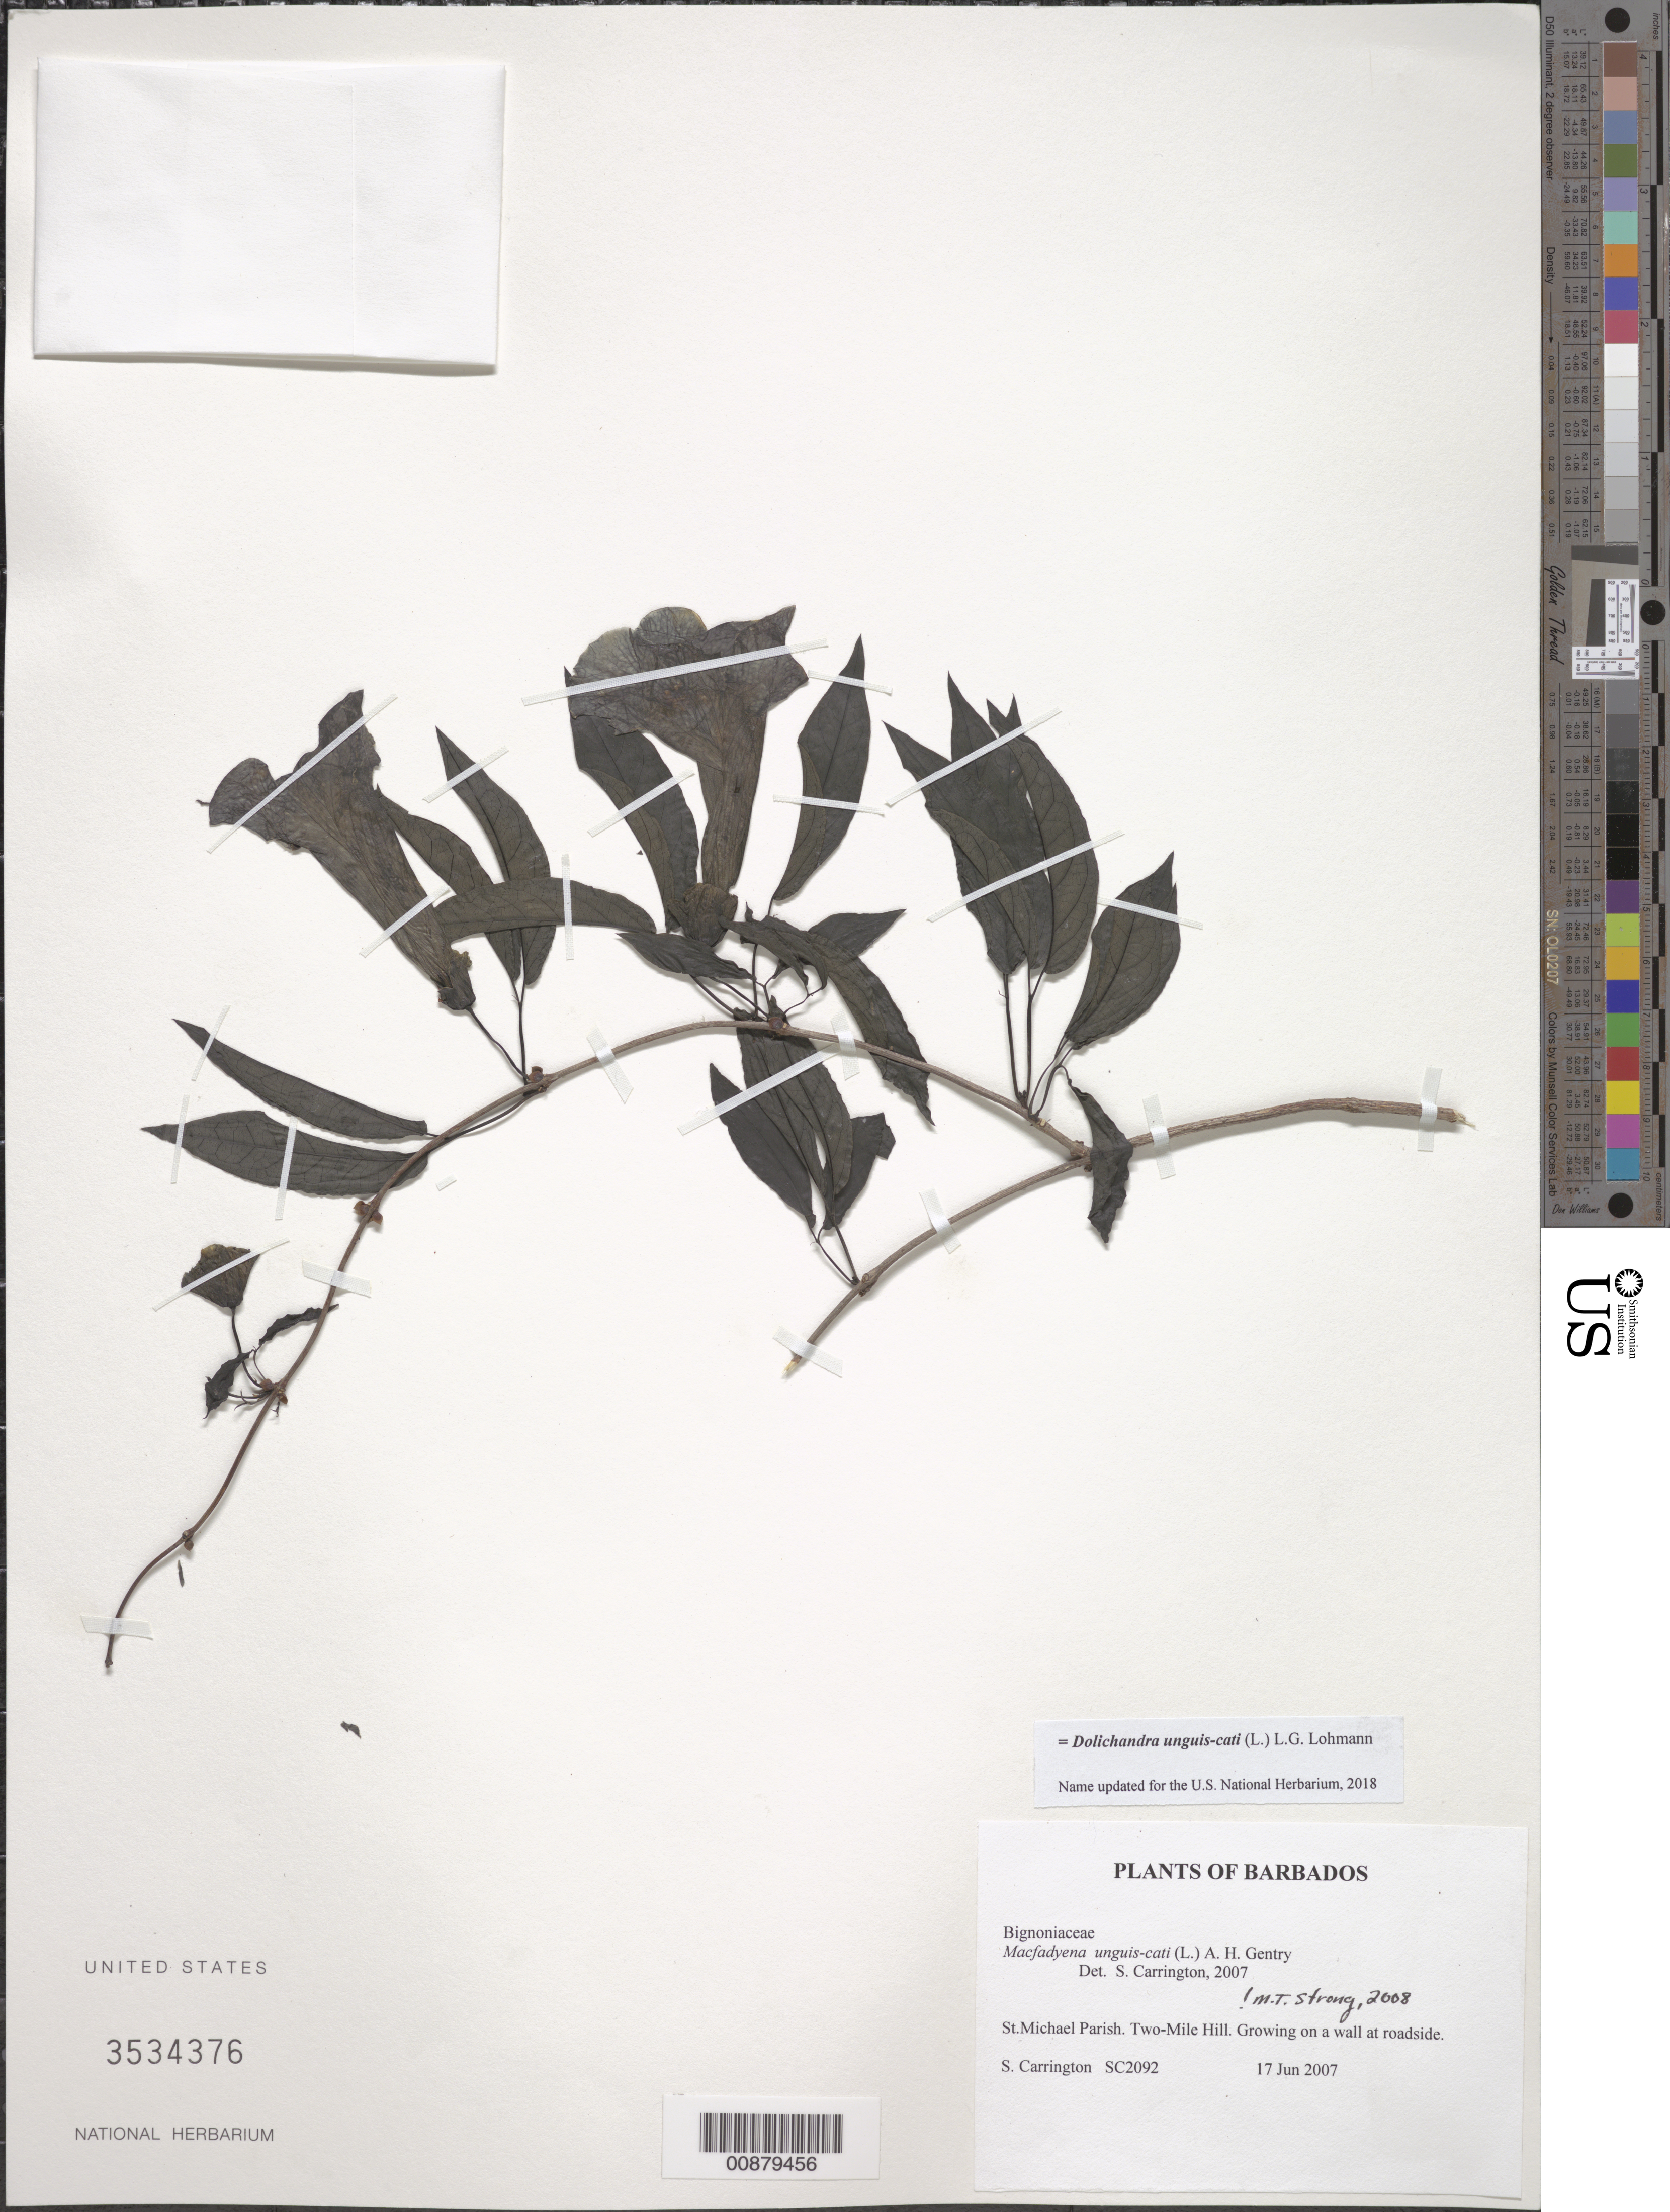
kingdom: Plantae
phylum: Tracheophyta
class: Magnoliopsida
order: Lamiales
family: Bignoniaceae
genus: Dolichandra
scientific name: Dolichandra unguis-cati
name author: (L.) L.G. Lohmann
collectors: C. M. S. Carrington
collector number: SC 2092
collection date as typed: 17 Jun 2007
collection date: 2007-06-17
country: Barbados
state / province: Saint Michael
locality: Two-Mile Hill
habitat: growing on a wall at roadside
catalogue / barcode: US 3534376